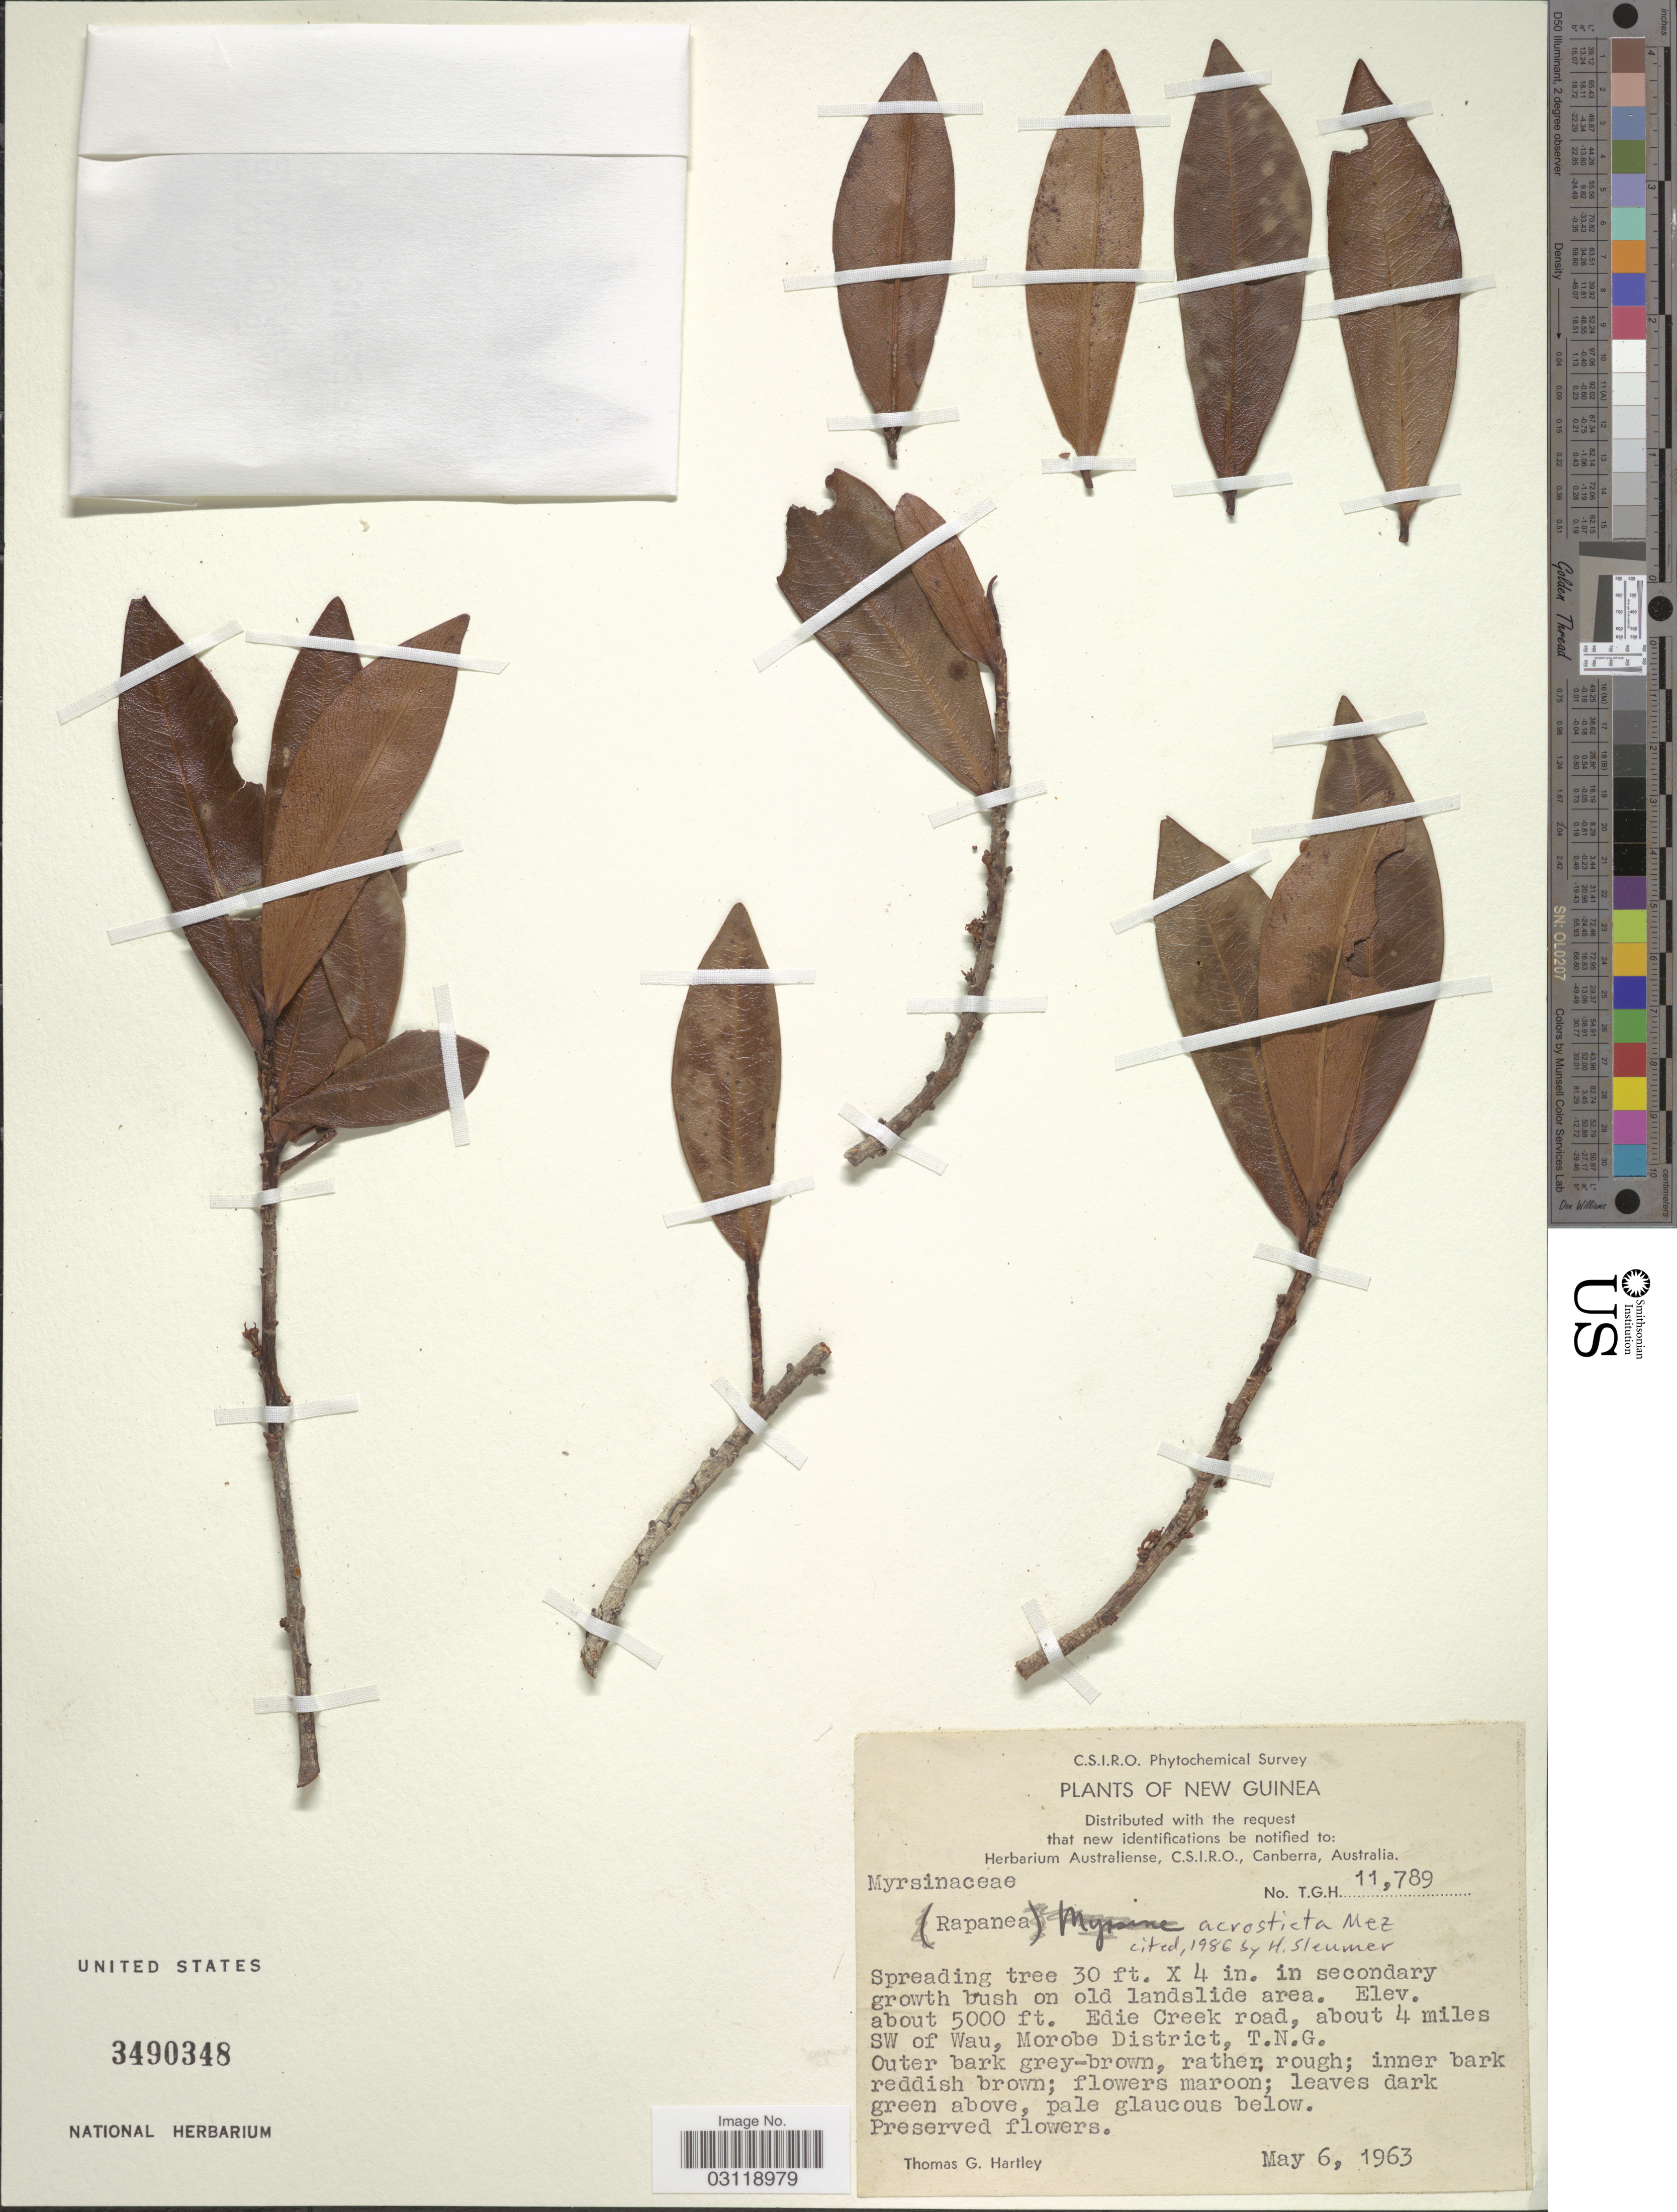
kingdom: Plantae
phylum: Tracheophyta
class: Magnoliopsida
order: Ericales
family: Primulaceae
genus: Rapanea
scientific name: Rapanea acrosticta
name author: Mez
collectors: T. Hartley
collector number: TGH11789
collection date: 1963-05-06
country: Papua New Guinea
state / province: Morobe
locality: New Guinea. Edie Creek road, about 4 miles SW of Wau, T.N.G.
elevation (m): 1524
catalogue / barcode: US 3490348